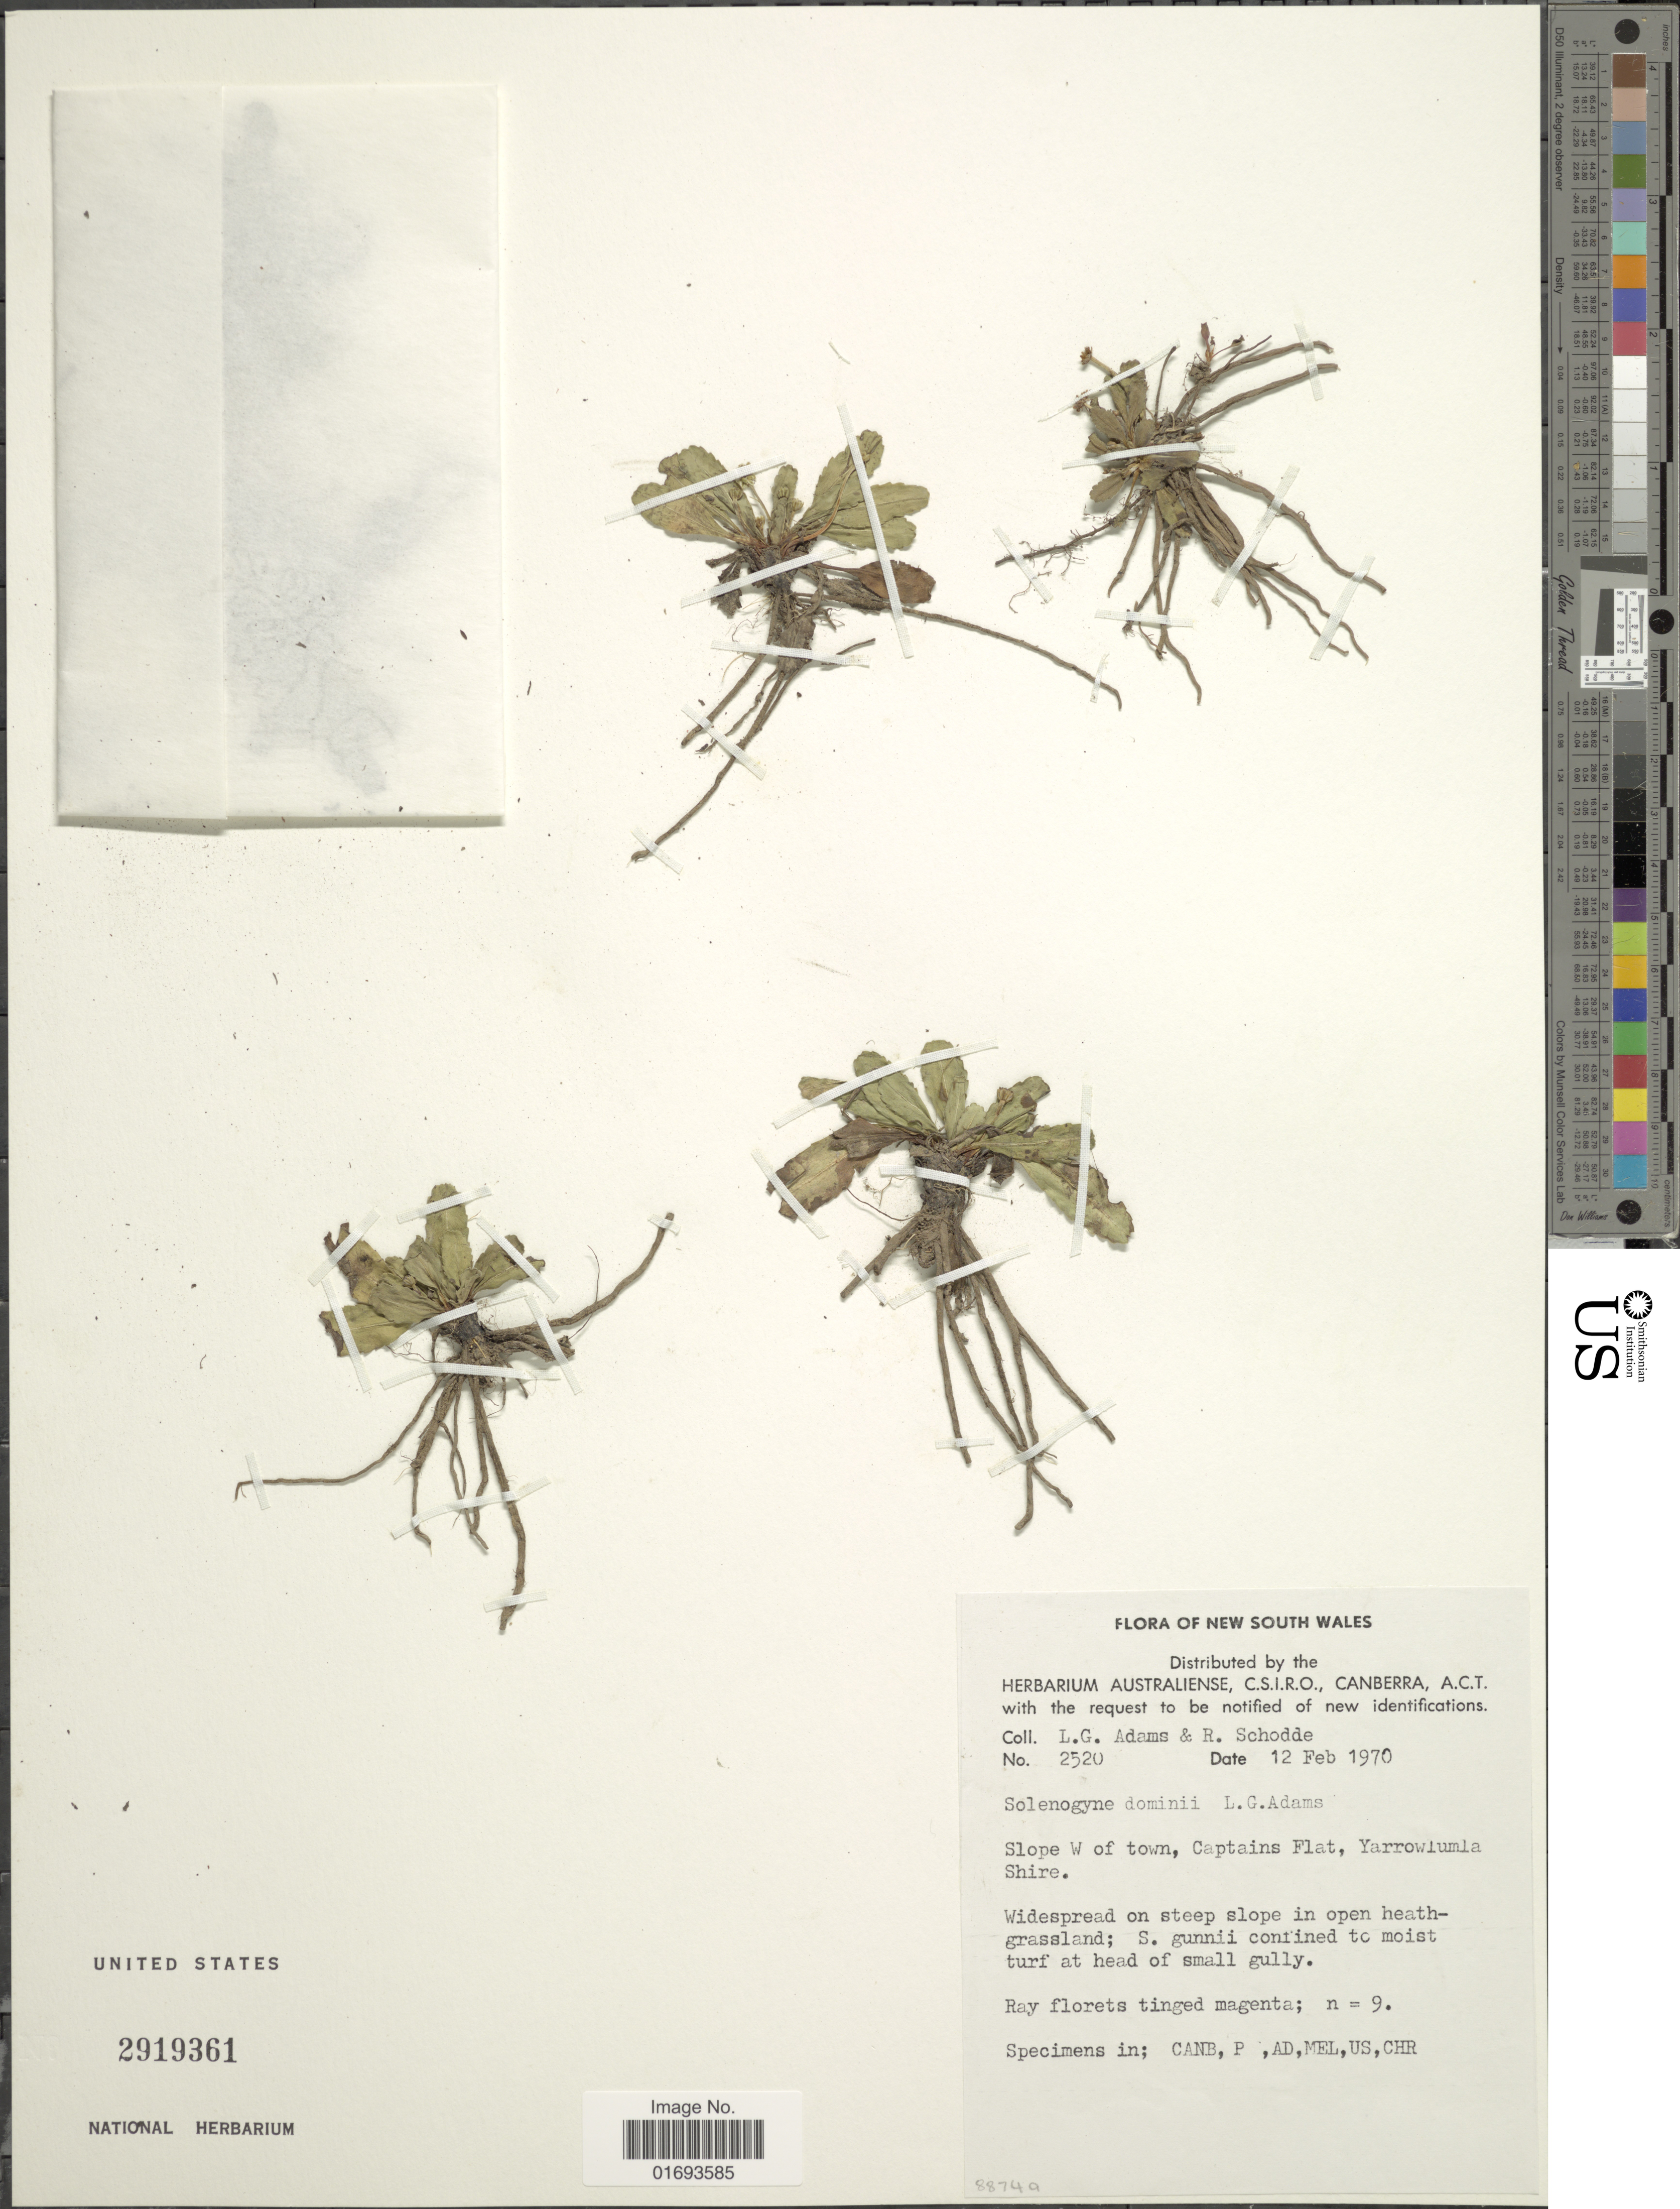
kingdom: Plantae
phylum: Tracheophyta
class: Magnoliopsida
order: Asterales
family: Asteraceae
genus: Solenogyne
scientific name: Solenogyne dominii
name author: L.G. Adams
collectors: L. G. Adams & R. Schodde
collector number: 2520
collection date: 1970-02-12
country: Australia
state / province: New South Wales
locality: New South Wales. Slope W of town, Captains Flat, Yarrowlumla Shire.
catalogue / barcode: US 2919361